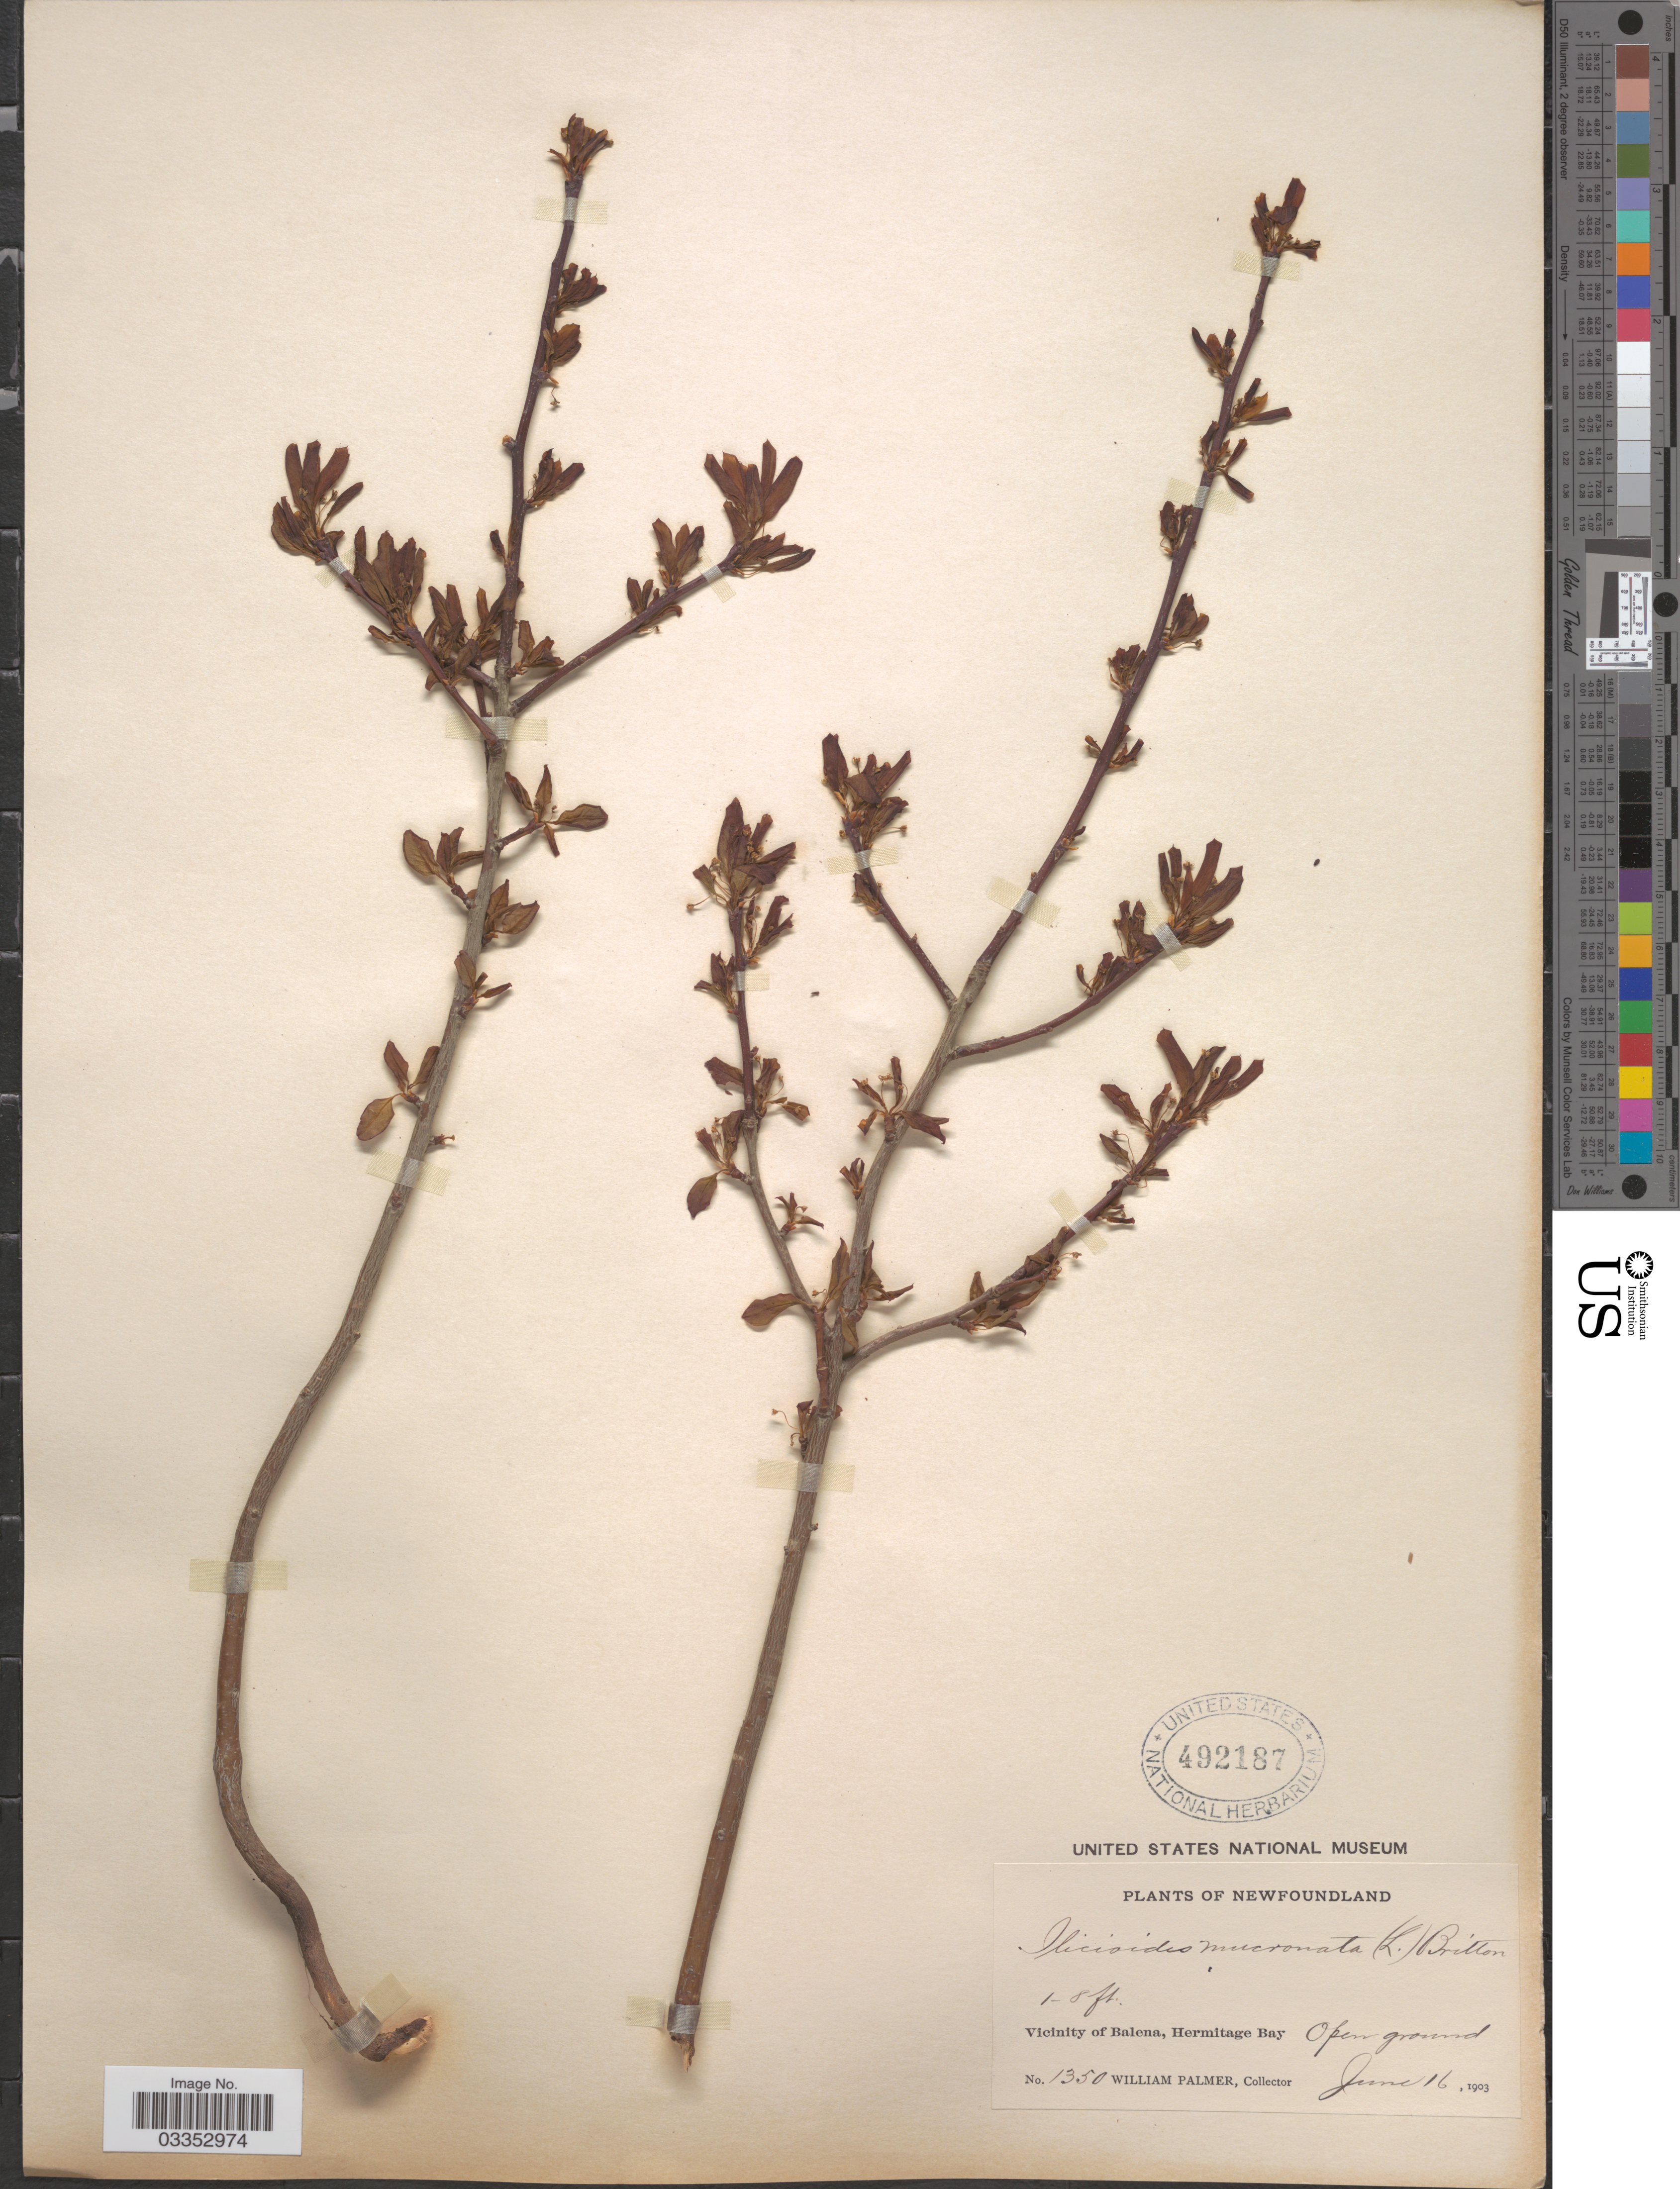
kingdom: Plantae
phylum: Tracheophyta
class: Magnoliopsida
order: Aquifoliales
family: Aquifoliaceae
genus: Nemopanthus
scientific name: Nemopanthus mucronatus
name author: (L.) Trel.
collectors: W. Palmer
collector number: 1350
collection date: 1903-06-16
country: Canada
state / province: Newfoundland and Labrador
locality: Vicinity of Balena, Hermitage Bay.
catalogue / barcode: US 492187